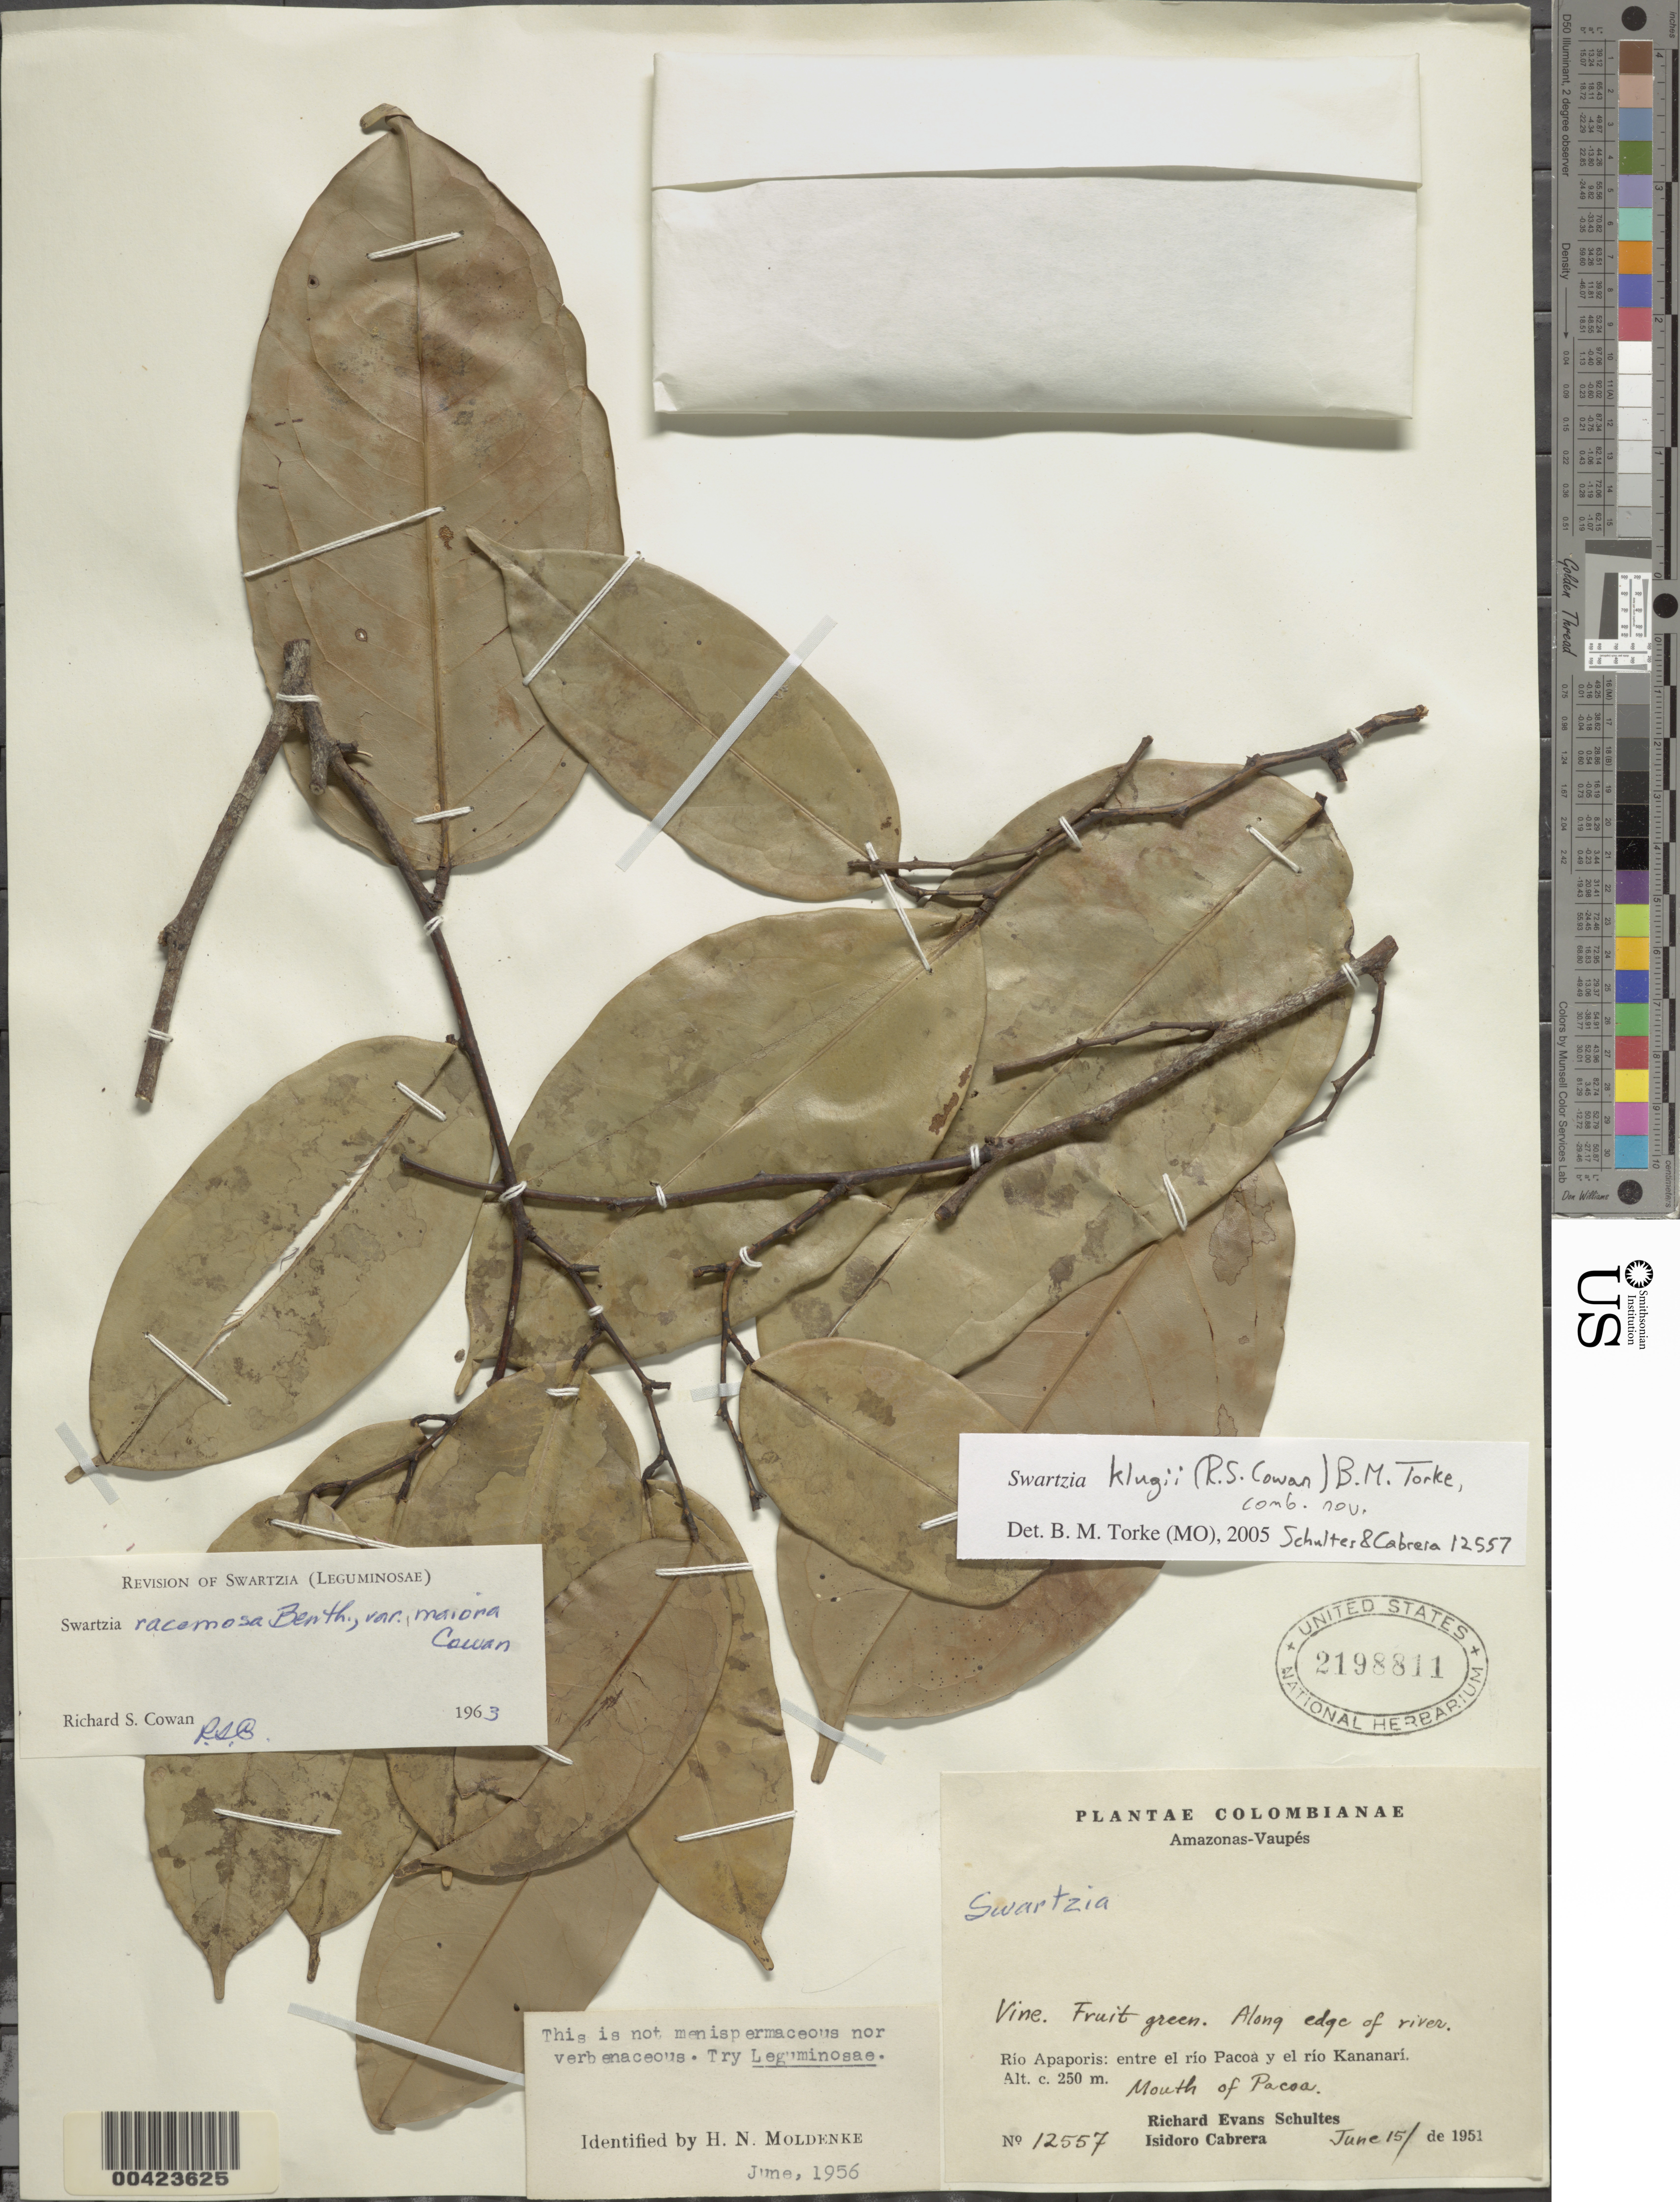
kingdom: Plantae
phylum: Tracheophyta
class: Magnoliopsida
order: Fabales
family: Fabaceae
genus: Swartzia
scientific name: Swartzia klugii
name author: (R.S. Cowan) Torke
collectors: R. E. Schultes & I. Cabrera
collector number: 12557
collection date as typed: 15 Jun 1951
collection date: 1951-06-15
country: Colombia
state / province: Amazônas / Vaupés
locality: Rio Pacoa, mouth of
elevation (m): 250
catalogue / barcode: US 2198811